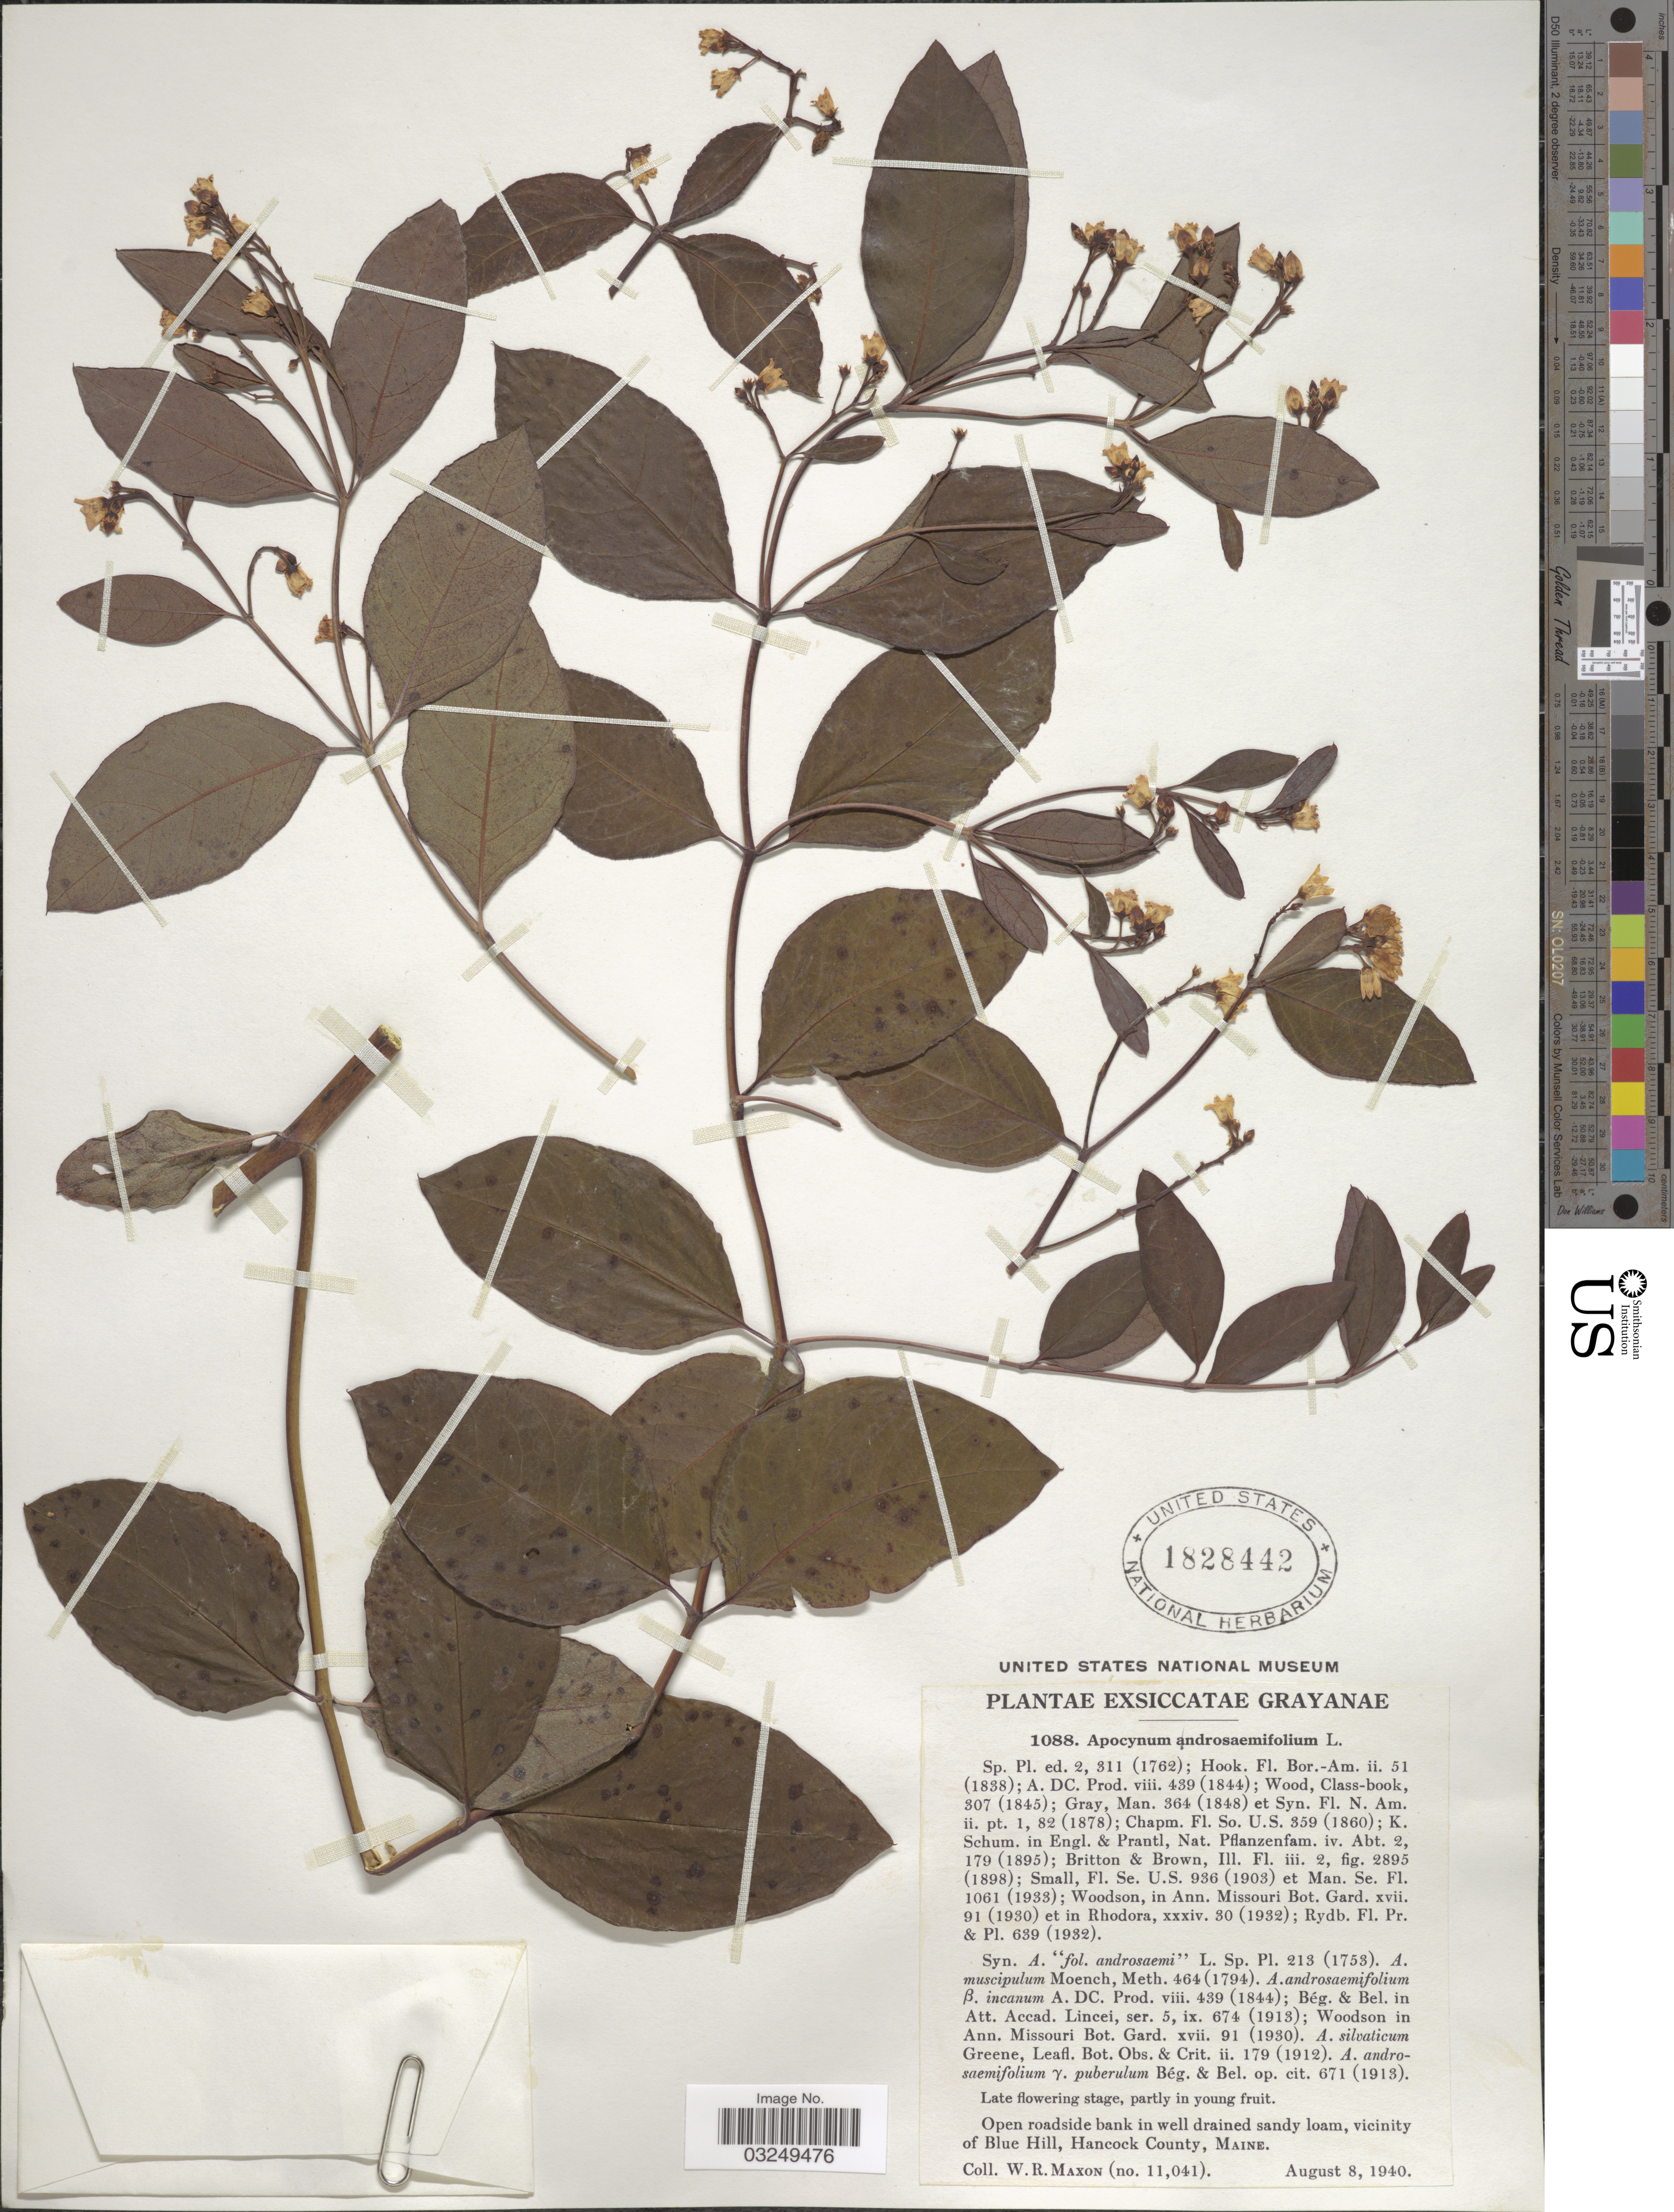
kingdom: Plantae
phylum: Tracheophyta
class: Magnoliopsida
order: Gentianales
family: Apocynaceae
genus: Apocynum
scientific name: Apocynum androsaemifolium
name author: L.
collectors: W. R. Maxon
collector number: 11041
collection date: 1940-08-08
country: United States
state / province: Maine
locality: Open roadside bank in well drained sandy loam, vicinity of Blue Hill, Hancock County.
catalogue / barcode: US 1828442